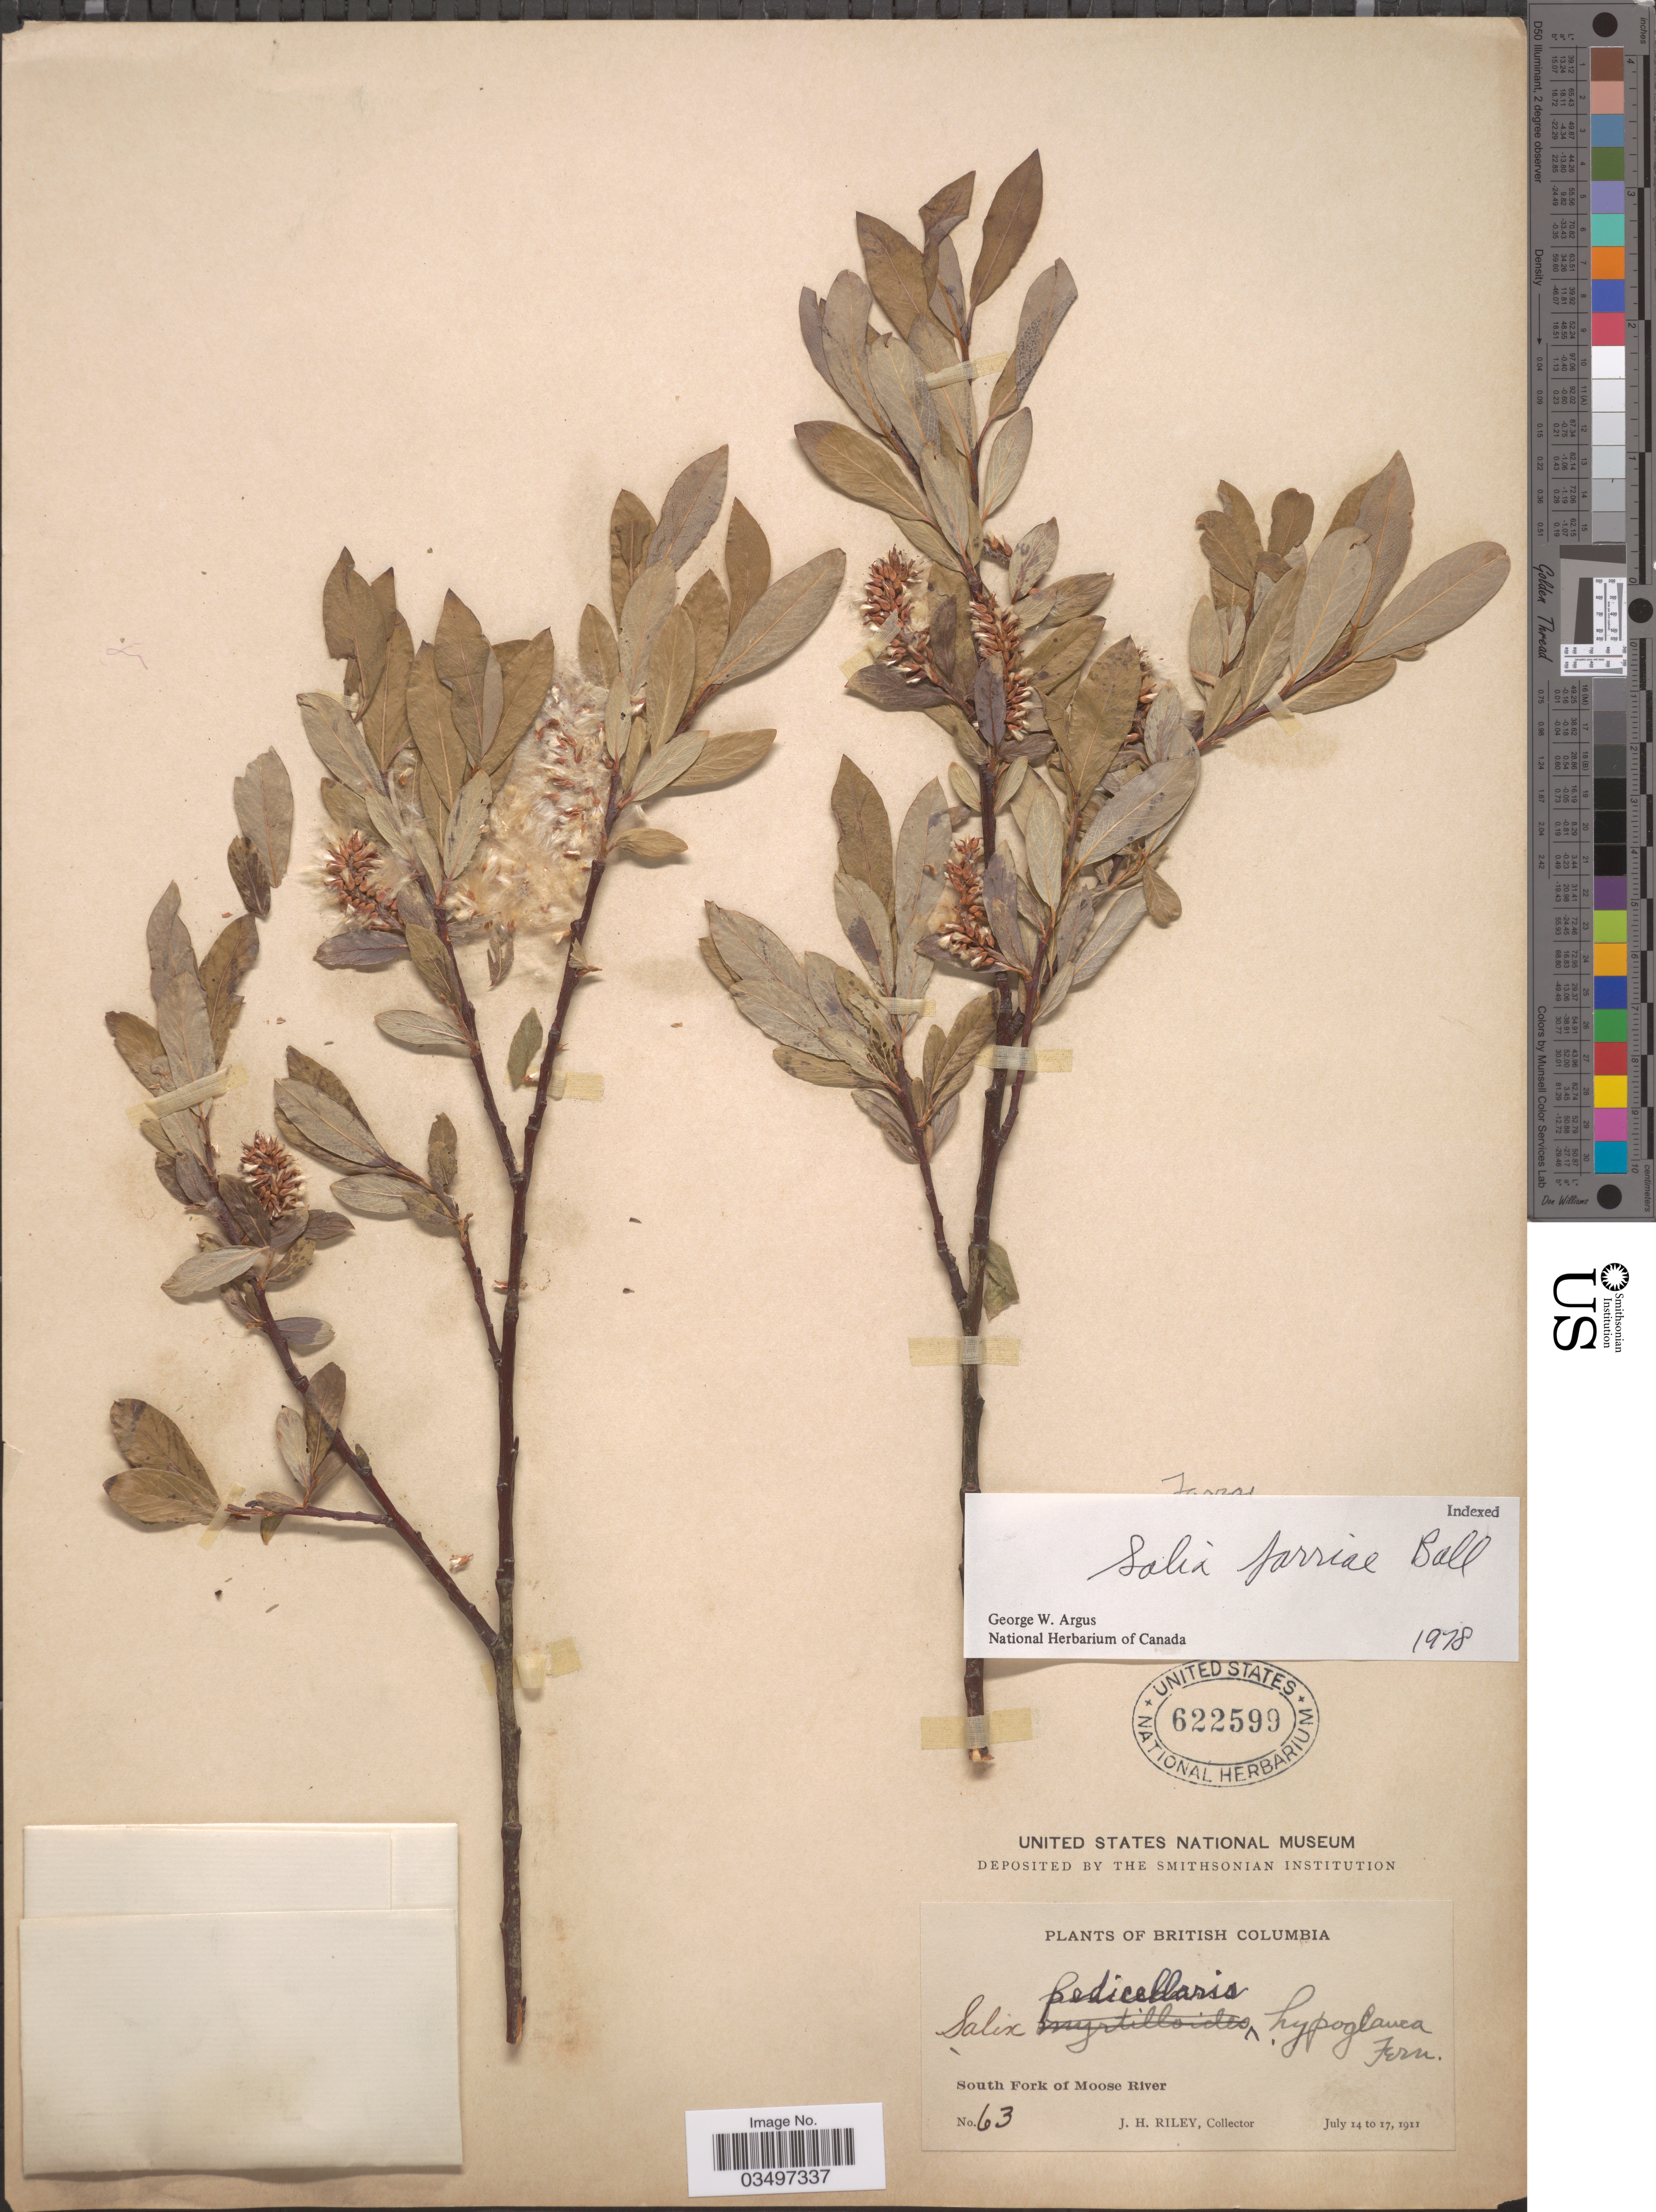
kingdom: Plantae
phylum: Tracheophyta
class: Magnoliopsida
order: Malpighiales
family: Salicaceae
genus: Salix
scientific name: Salix farrae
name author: C.R. Ball in Standl.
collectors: J. H. Riley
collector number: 63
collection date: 1911-07-14/1911-07-17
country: Canada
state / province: British Columbia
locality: South Fork of Moose River.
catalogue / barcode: US 622599